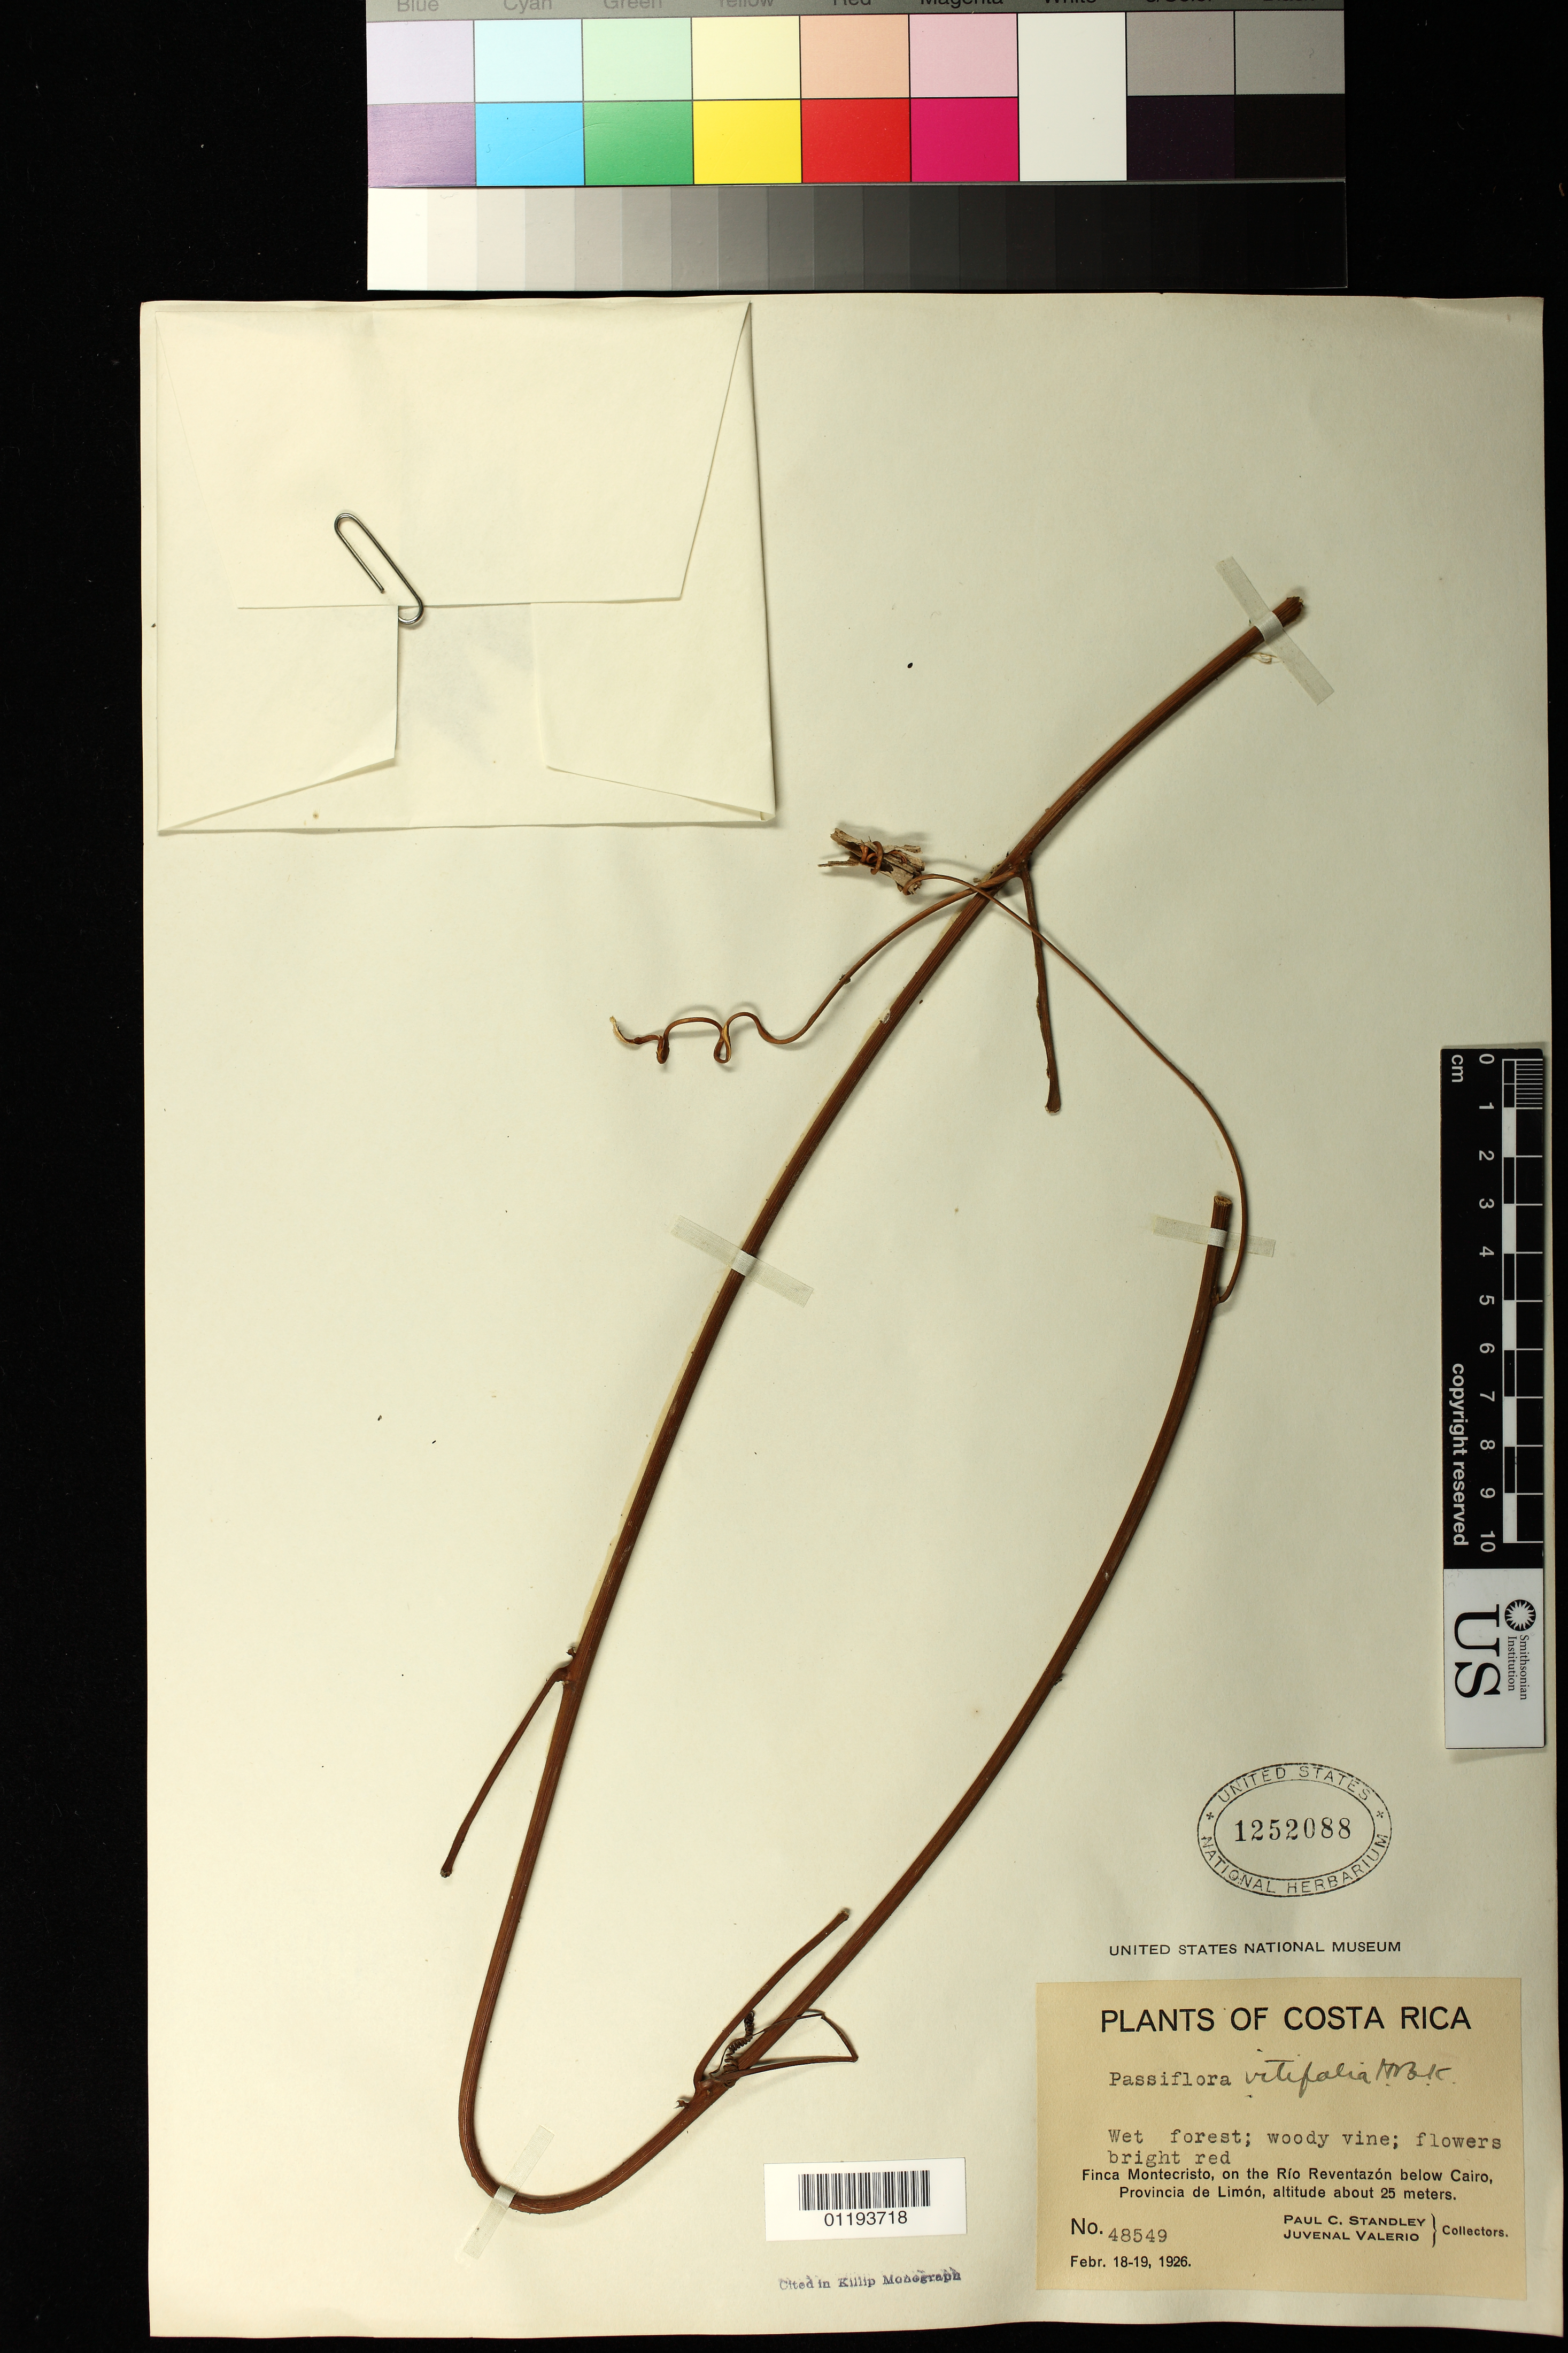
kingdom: Plantae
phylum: Tracheophyta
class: Magnoliopsida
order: Malpighiales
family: Passifloraceae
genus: Passiflora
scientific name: Passiflora vitifolia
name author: Kunth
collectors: P. C. Standley & J. Valerio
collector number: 48549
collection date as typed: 1926 Feb 18 1926 Feb 19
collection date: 1926-02-18/1926-02-19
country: Costa Rica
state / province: Limón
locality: Finca Montecristo on the Rio Reventazon below Cairo, Provincia de Limon.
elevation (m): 25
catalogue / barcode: US 1252088